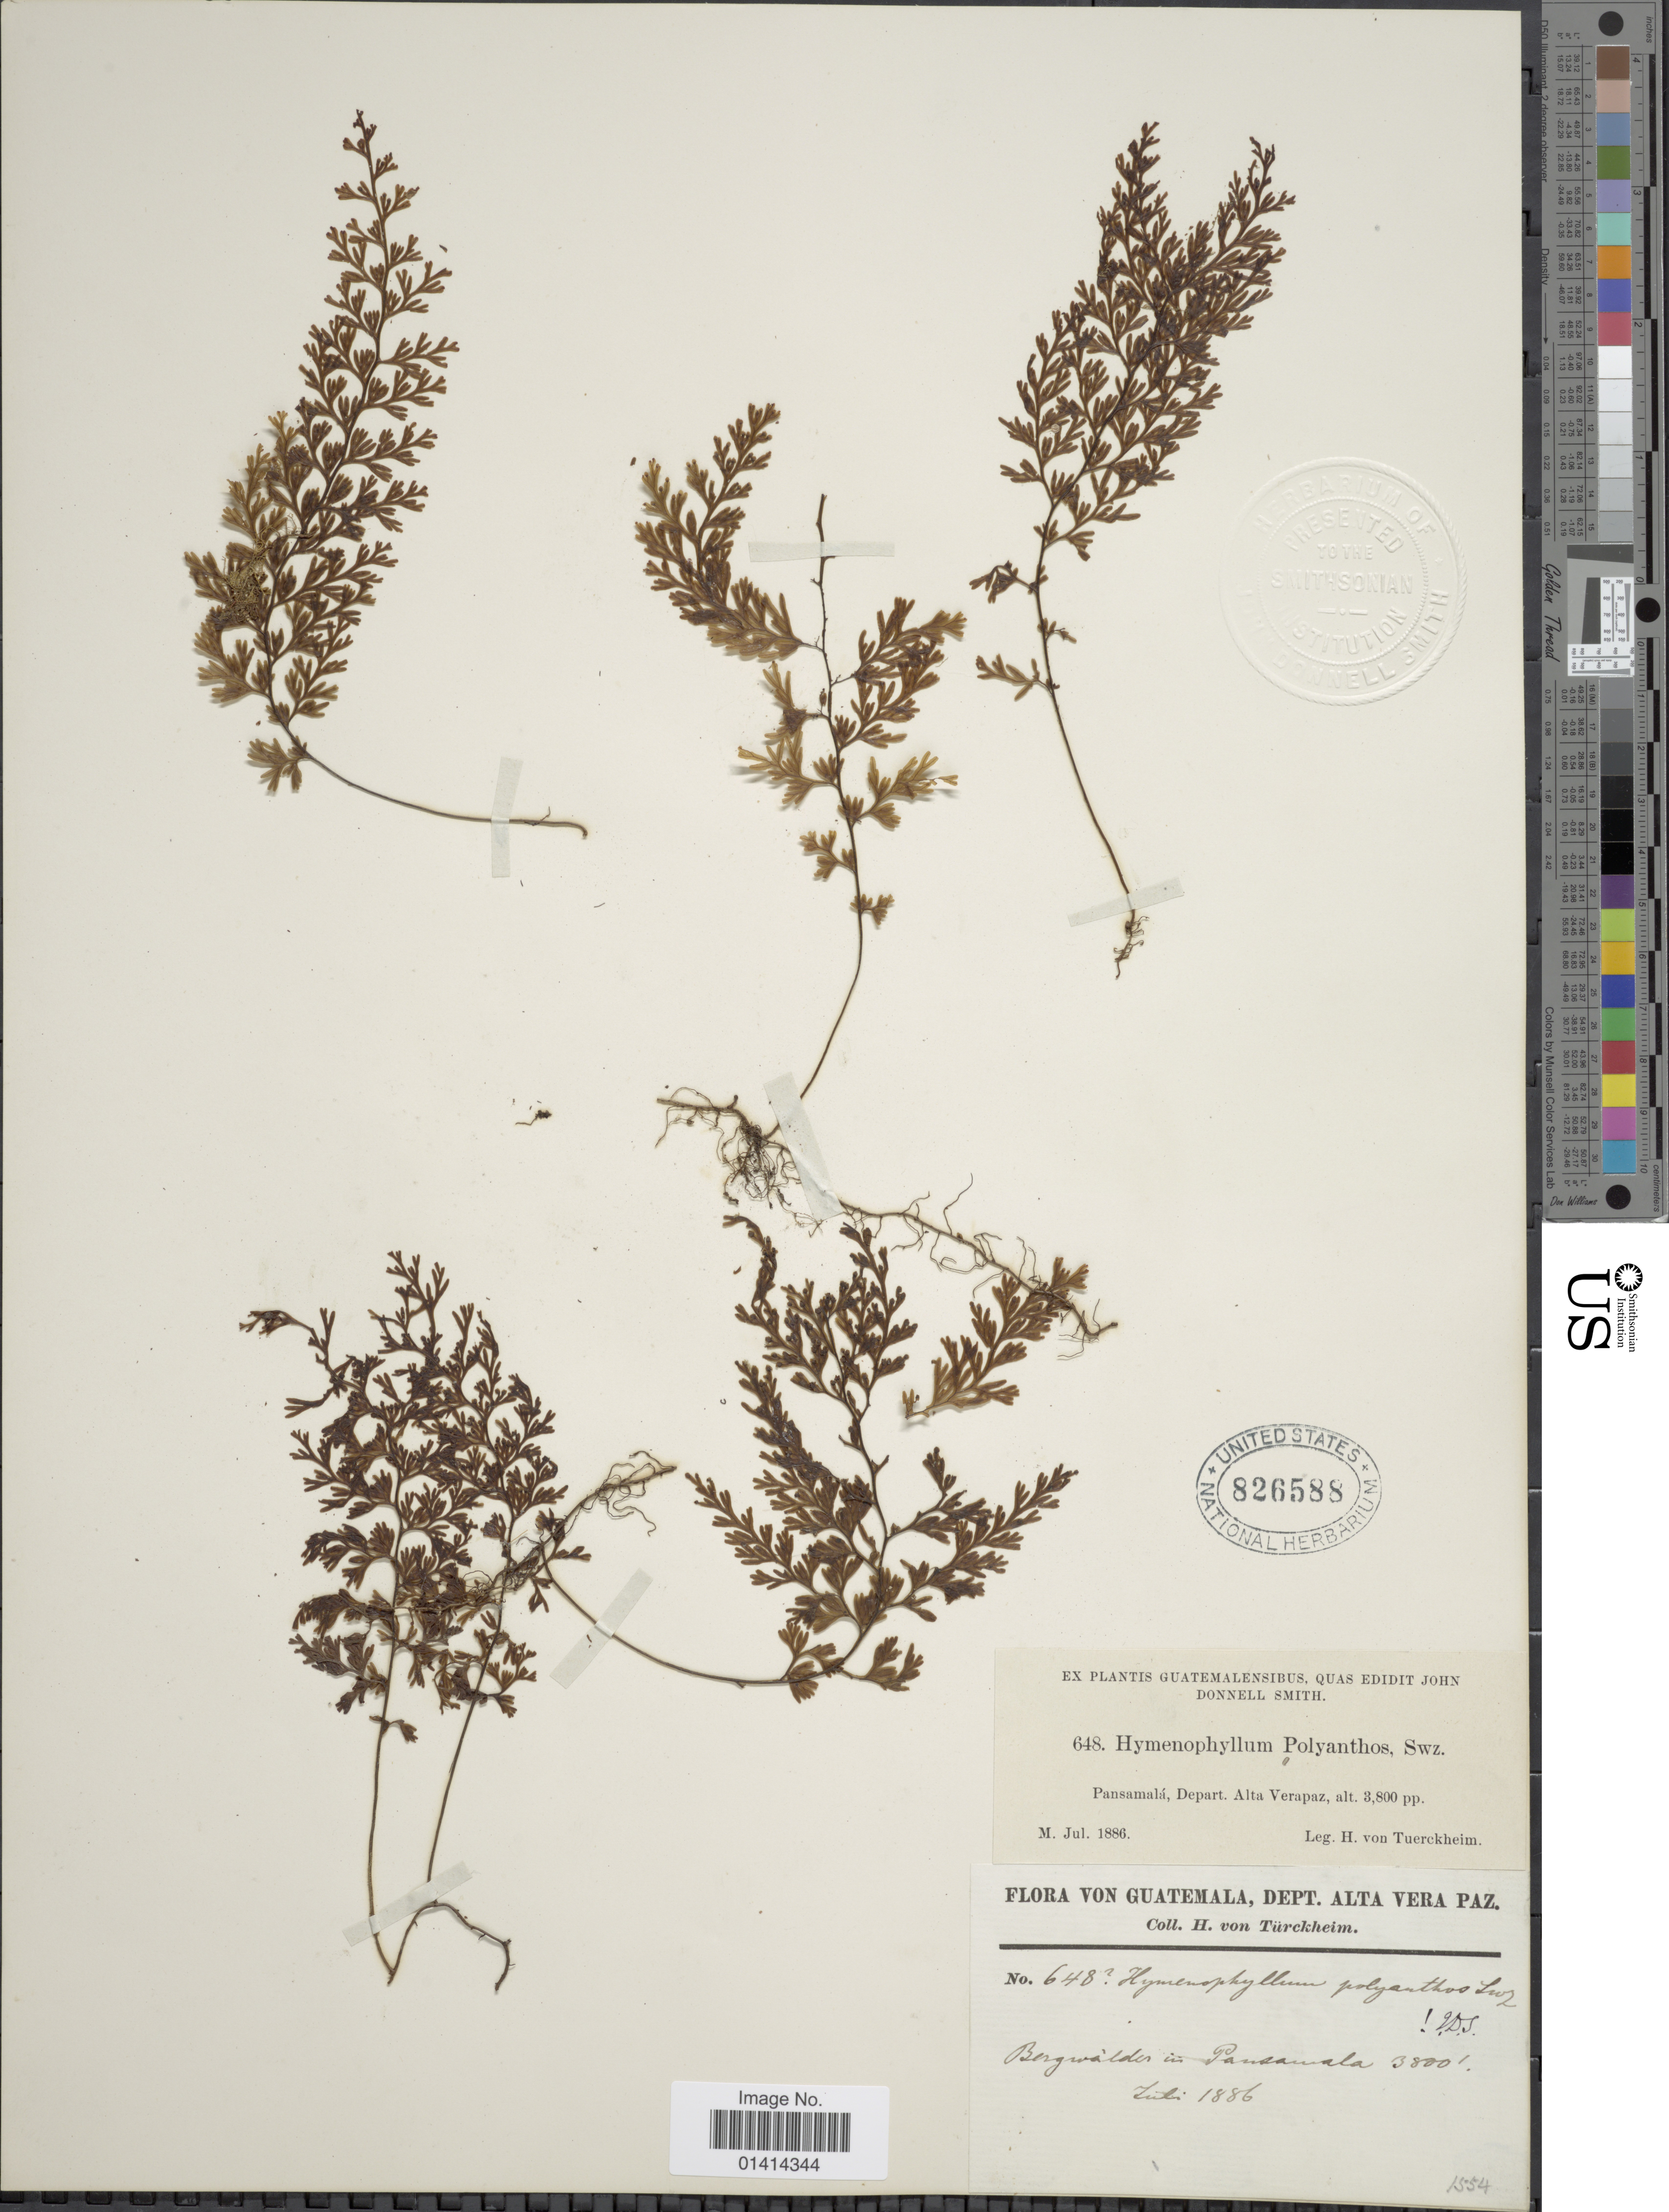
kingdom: Plantae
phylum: Tracheophyta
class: Polypodiopsida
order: Hymenophyllales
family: Hymenophyllaceae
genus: Hymenophyllum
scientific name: Hymenophyllum polyanthos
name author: (Sw.) Sw.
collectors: H. von Türckheim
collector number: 648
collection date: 1886-07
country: Guatemala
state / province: Alta Verapaz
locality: Pansamalá Depart Alta Verapaz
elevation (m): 1158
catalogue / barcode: US 826588